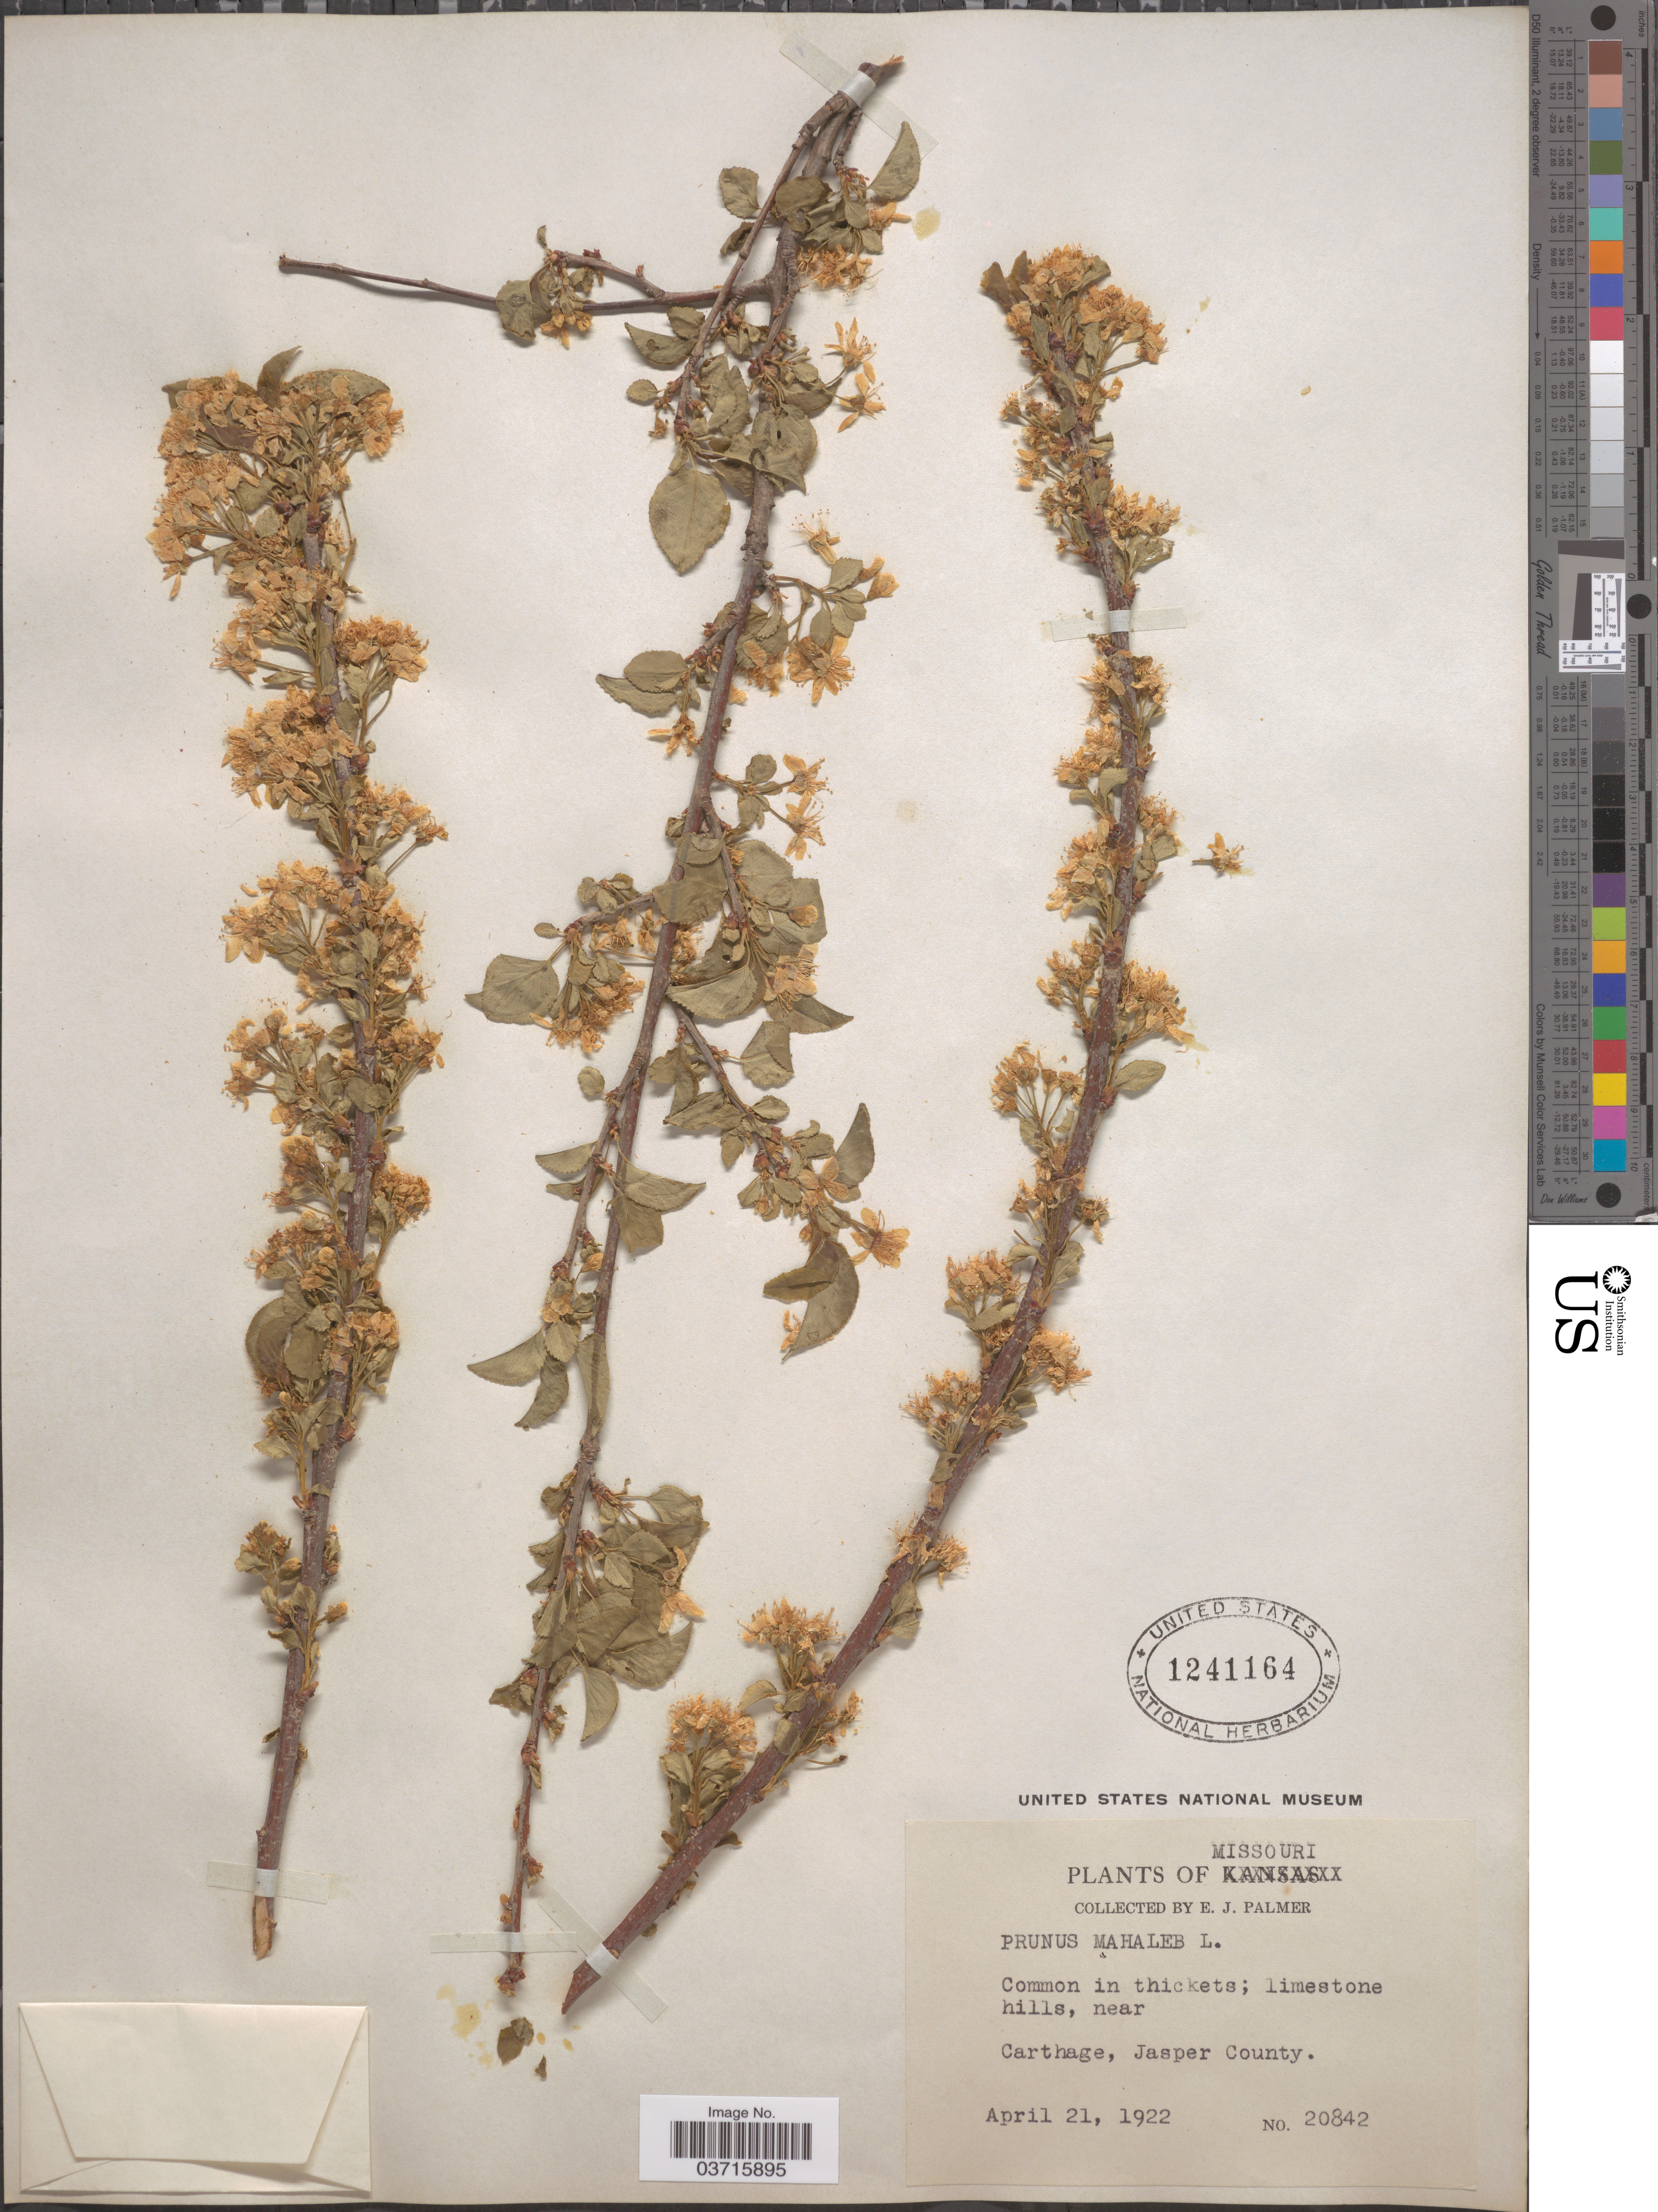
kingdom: Plantae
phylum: Tracheophyta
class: Magnoliopsida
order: Rosales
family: Rosaceae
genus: Prunus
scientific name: Prunus mahaleb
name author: L.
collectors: E. J. Palmer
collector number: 20842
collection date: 1922-04-21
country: United States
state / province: Missouri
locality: Near Carthage, Jasper County.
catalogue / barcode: US 1241164